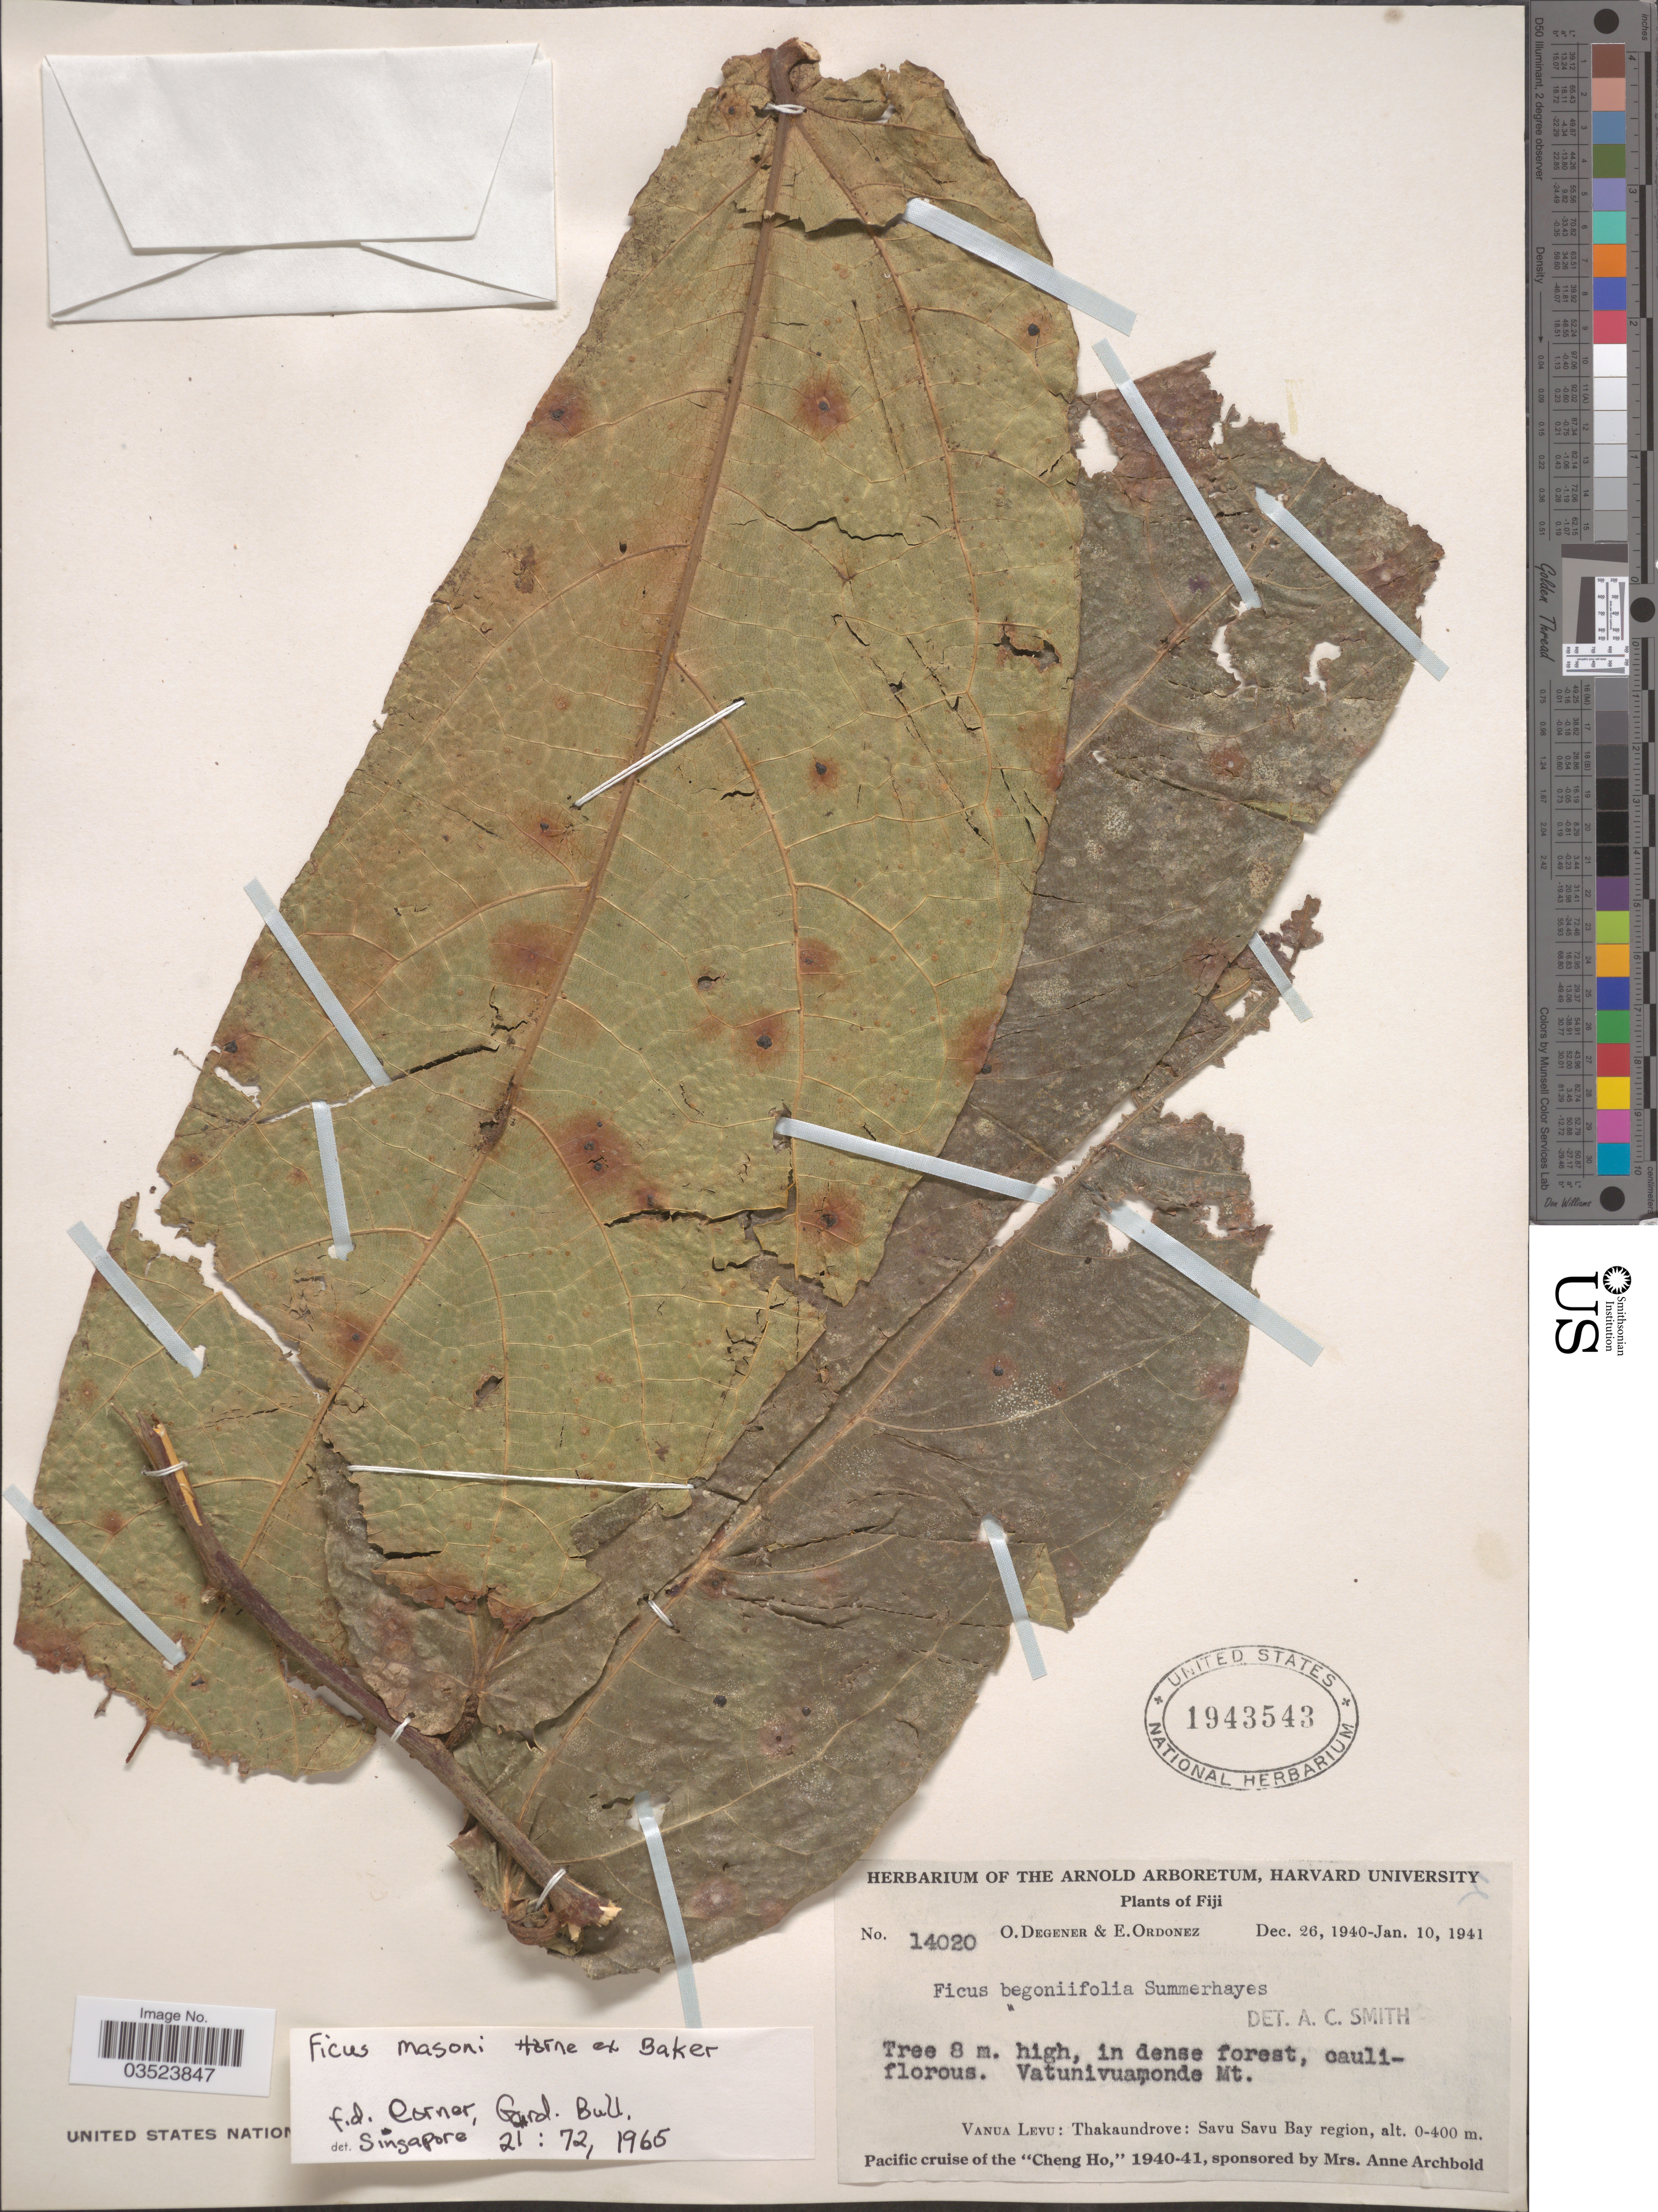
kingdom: Plantae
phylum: Tracheophyta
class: Magnoliopsida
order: Rosales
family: Moraceae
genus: Ficus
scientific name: Ficus masonii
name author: Horne ex Baker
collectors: O. Degener & E. Ordonez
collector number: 14020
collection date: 1940-12-26/1941-01-10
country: Fiji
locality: Vanua Levu: Thakaundrove: Savu Savu Bay region. Vatunivuamonde Mt.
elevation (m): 0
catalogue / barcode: US 1943543